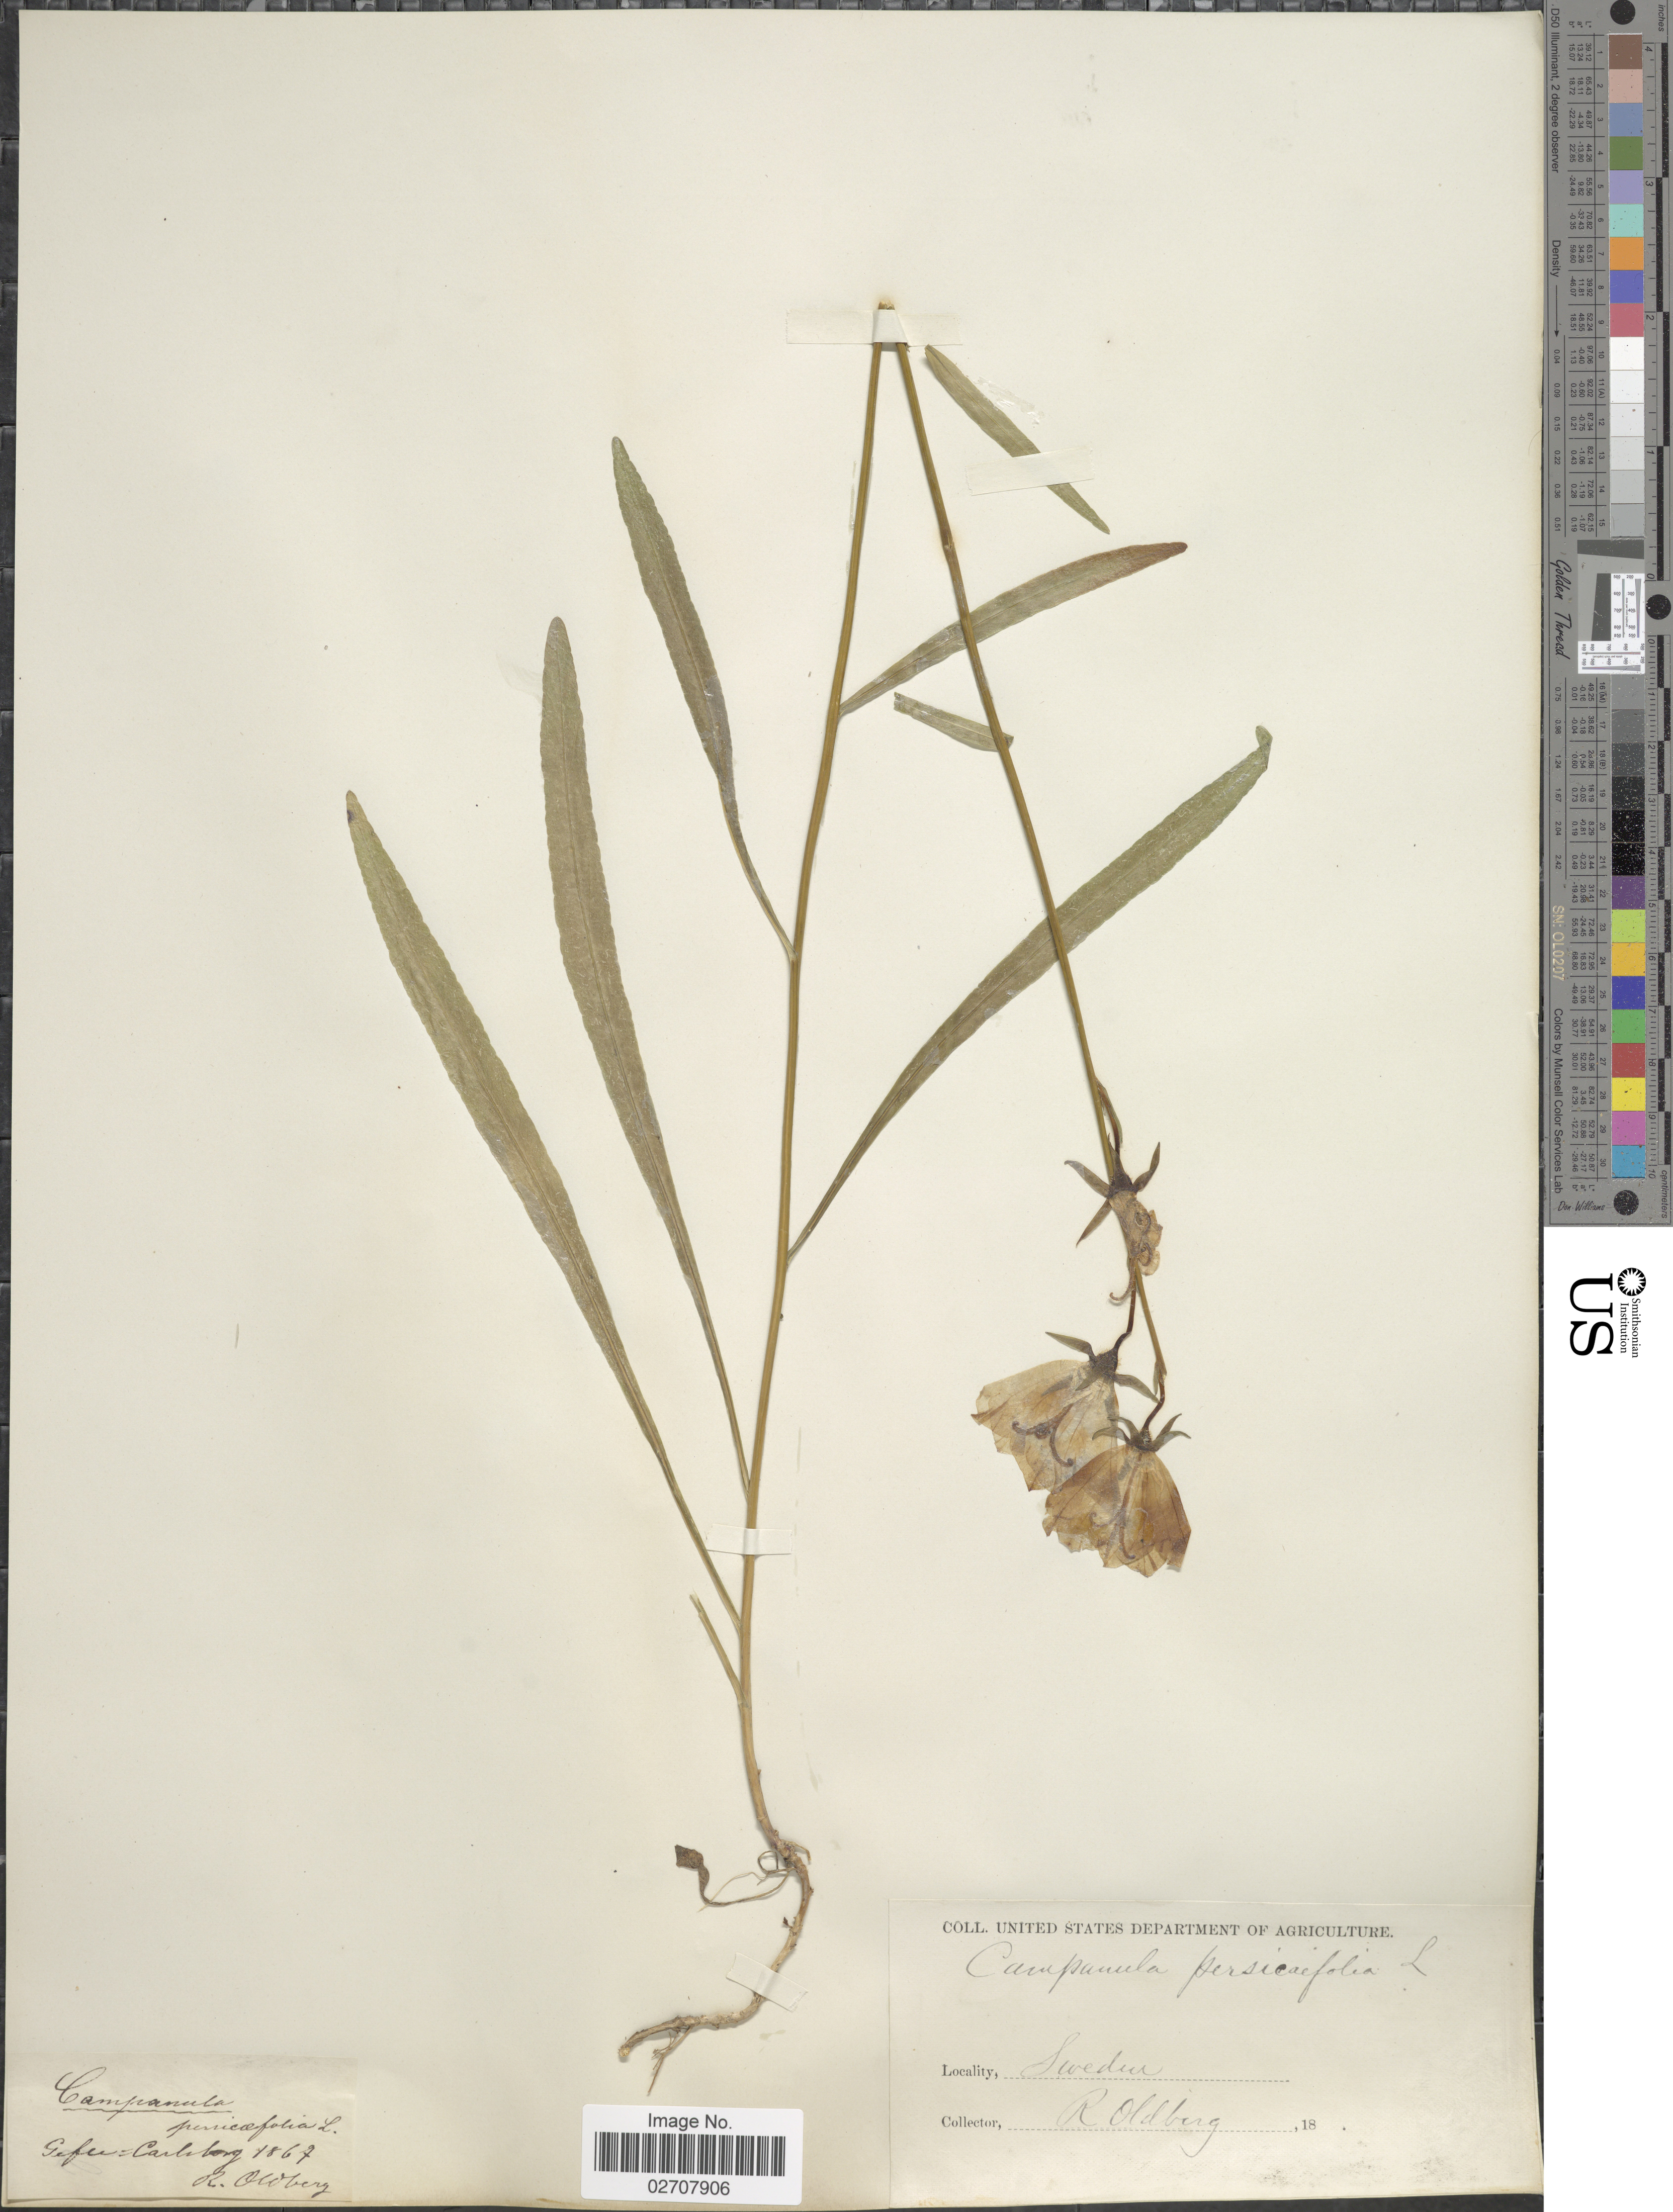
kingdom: Plantae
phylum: Tracheophyta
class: Magnoliopsida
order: Asterales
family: Campanulaceae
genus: Campanula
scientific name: Campanula persicifolia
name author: L.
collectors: R. Oldberg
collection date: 1867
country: Sweden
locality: Gefle: Carlsborg